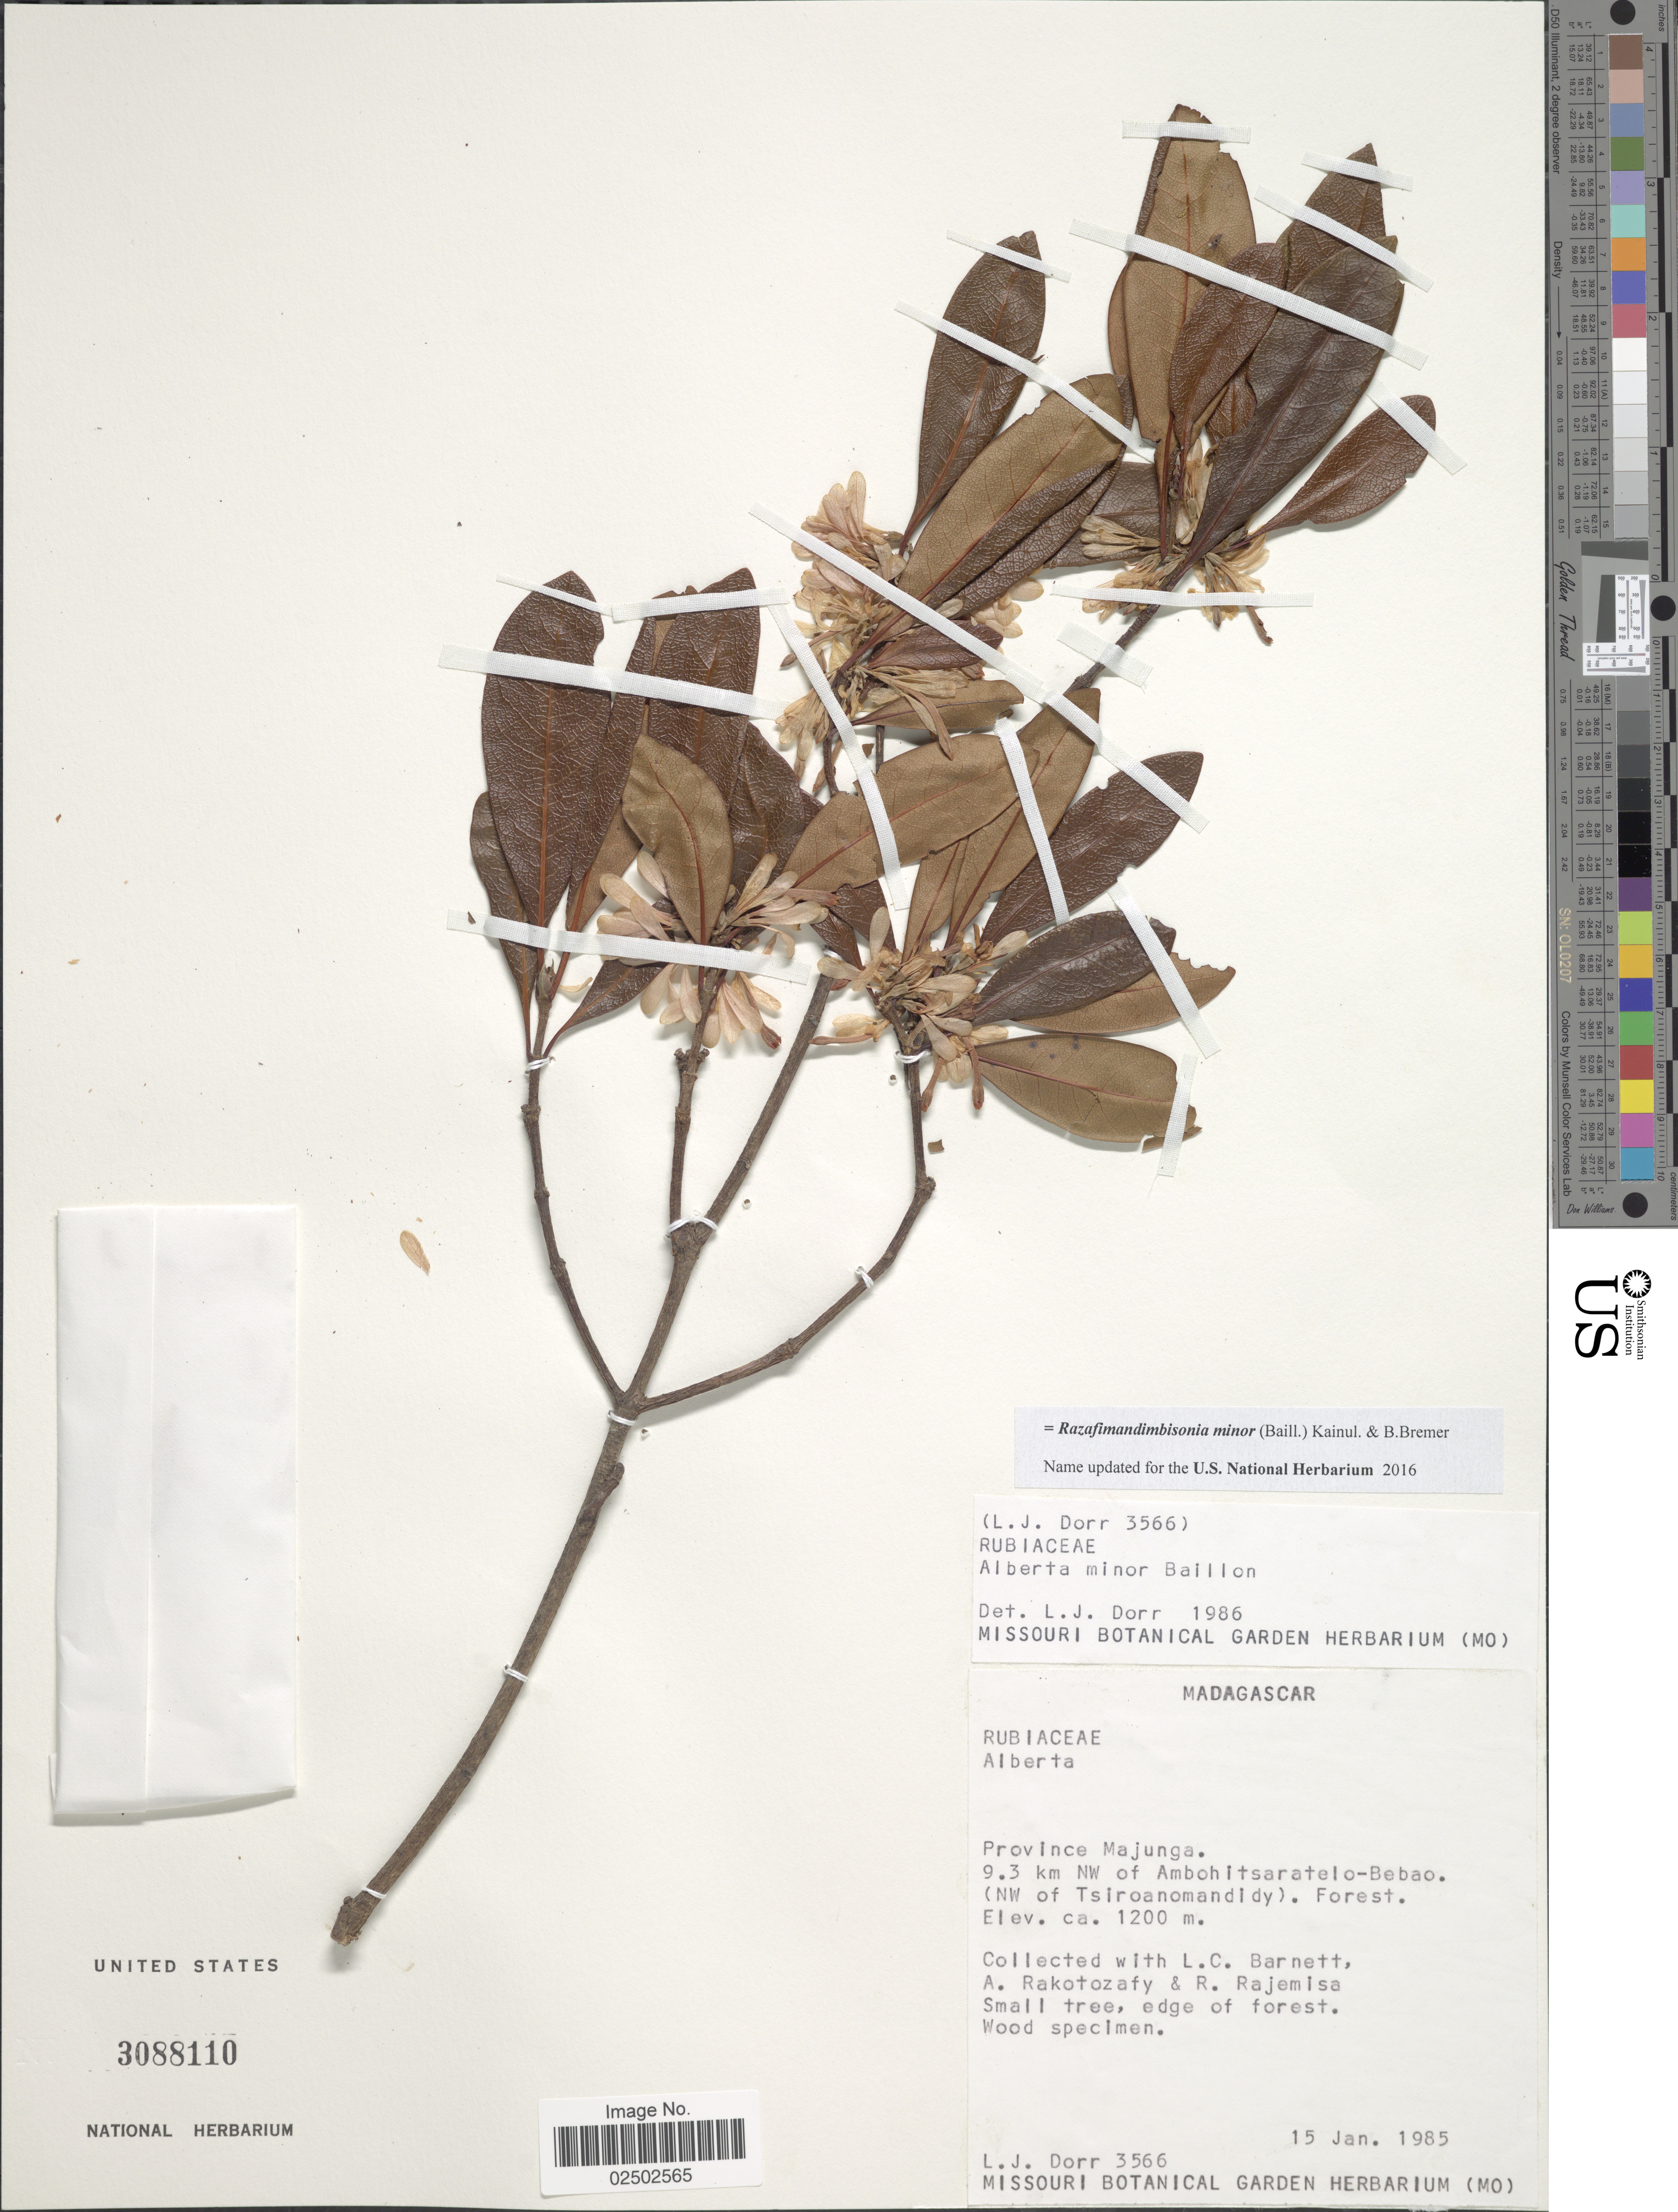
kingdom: Plantae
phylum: Tracheophyta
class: Magnoliopsida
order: Gentianales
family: Rubiaceae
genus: Razafimandimbisonia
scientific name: Razafimandimbisonia minor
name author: (Baill.) Kainul. & B. Bremer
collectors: L. J. Dorr, L. C. Barnett, A. Rakotozafy & R. Rajemisa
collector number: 3566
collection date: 1985-01-15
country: Madagascar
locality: Province of Majunga. 9.3 km NW of Ambohitsaratelo-Bebao (NW of Tsiroanomandidy)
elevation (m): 1200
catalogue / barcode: US 3088110